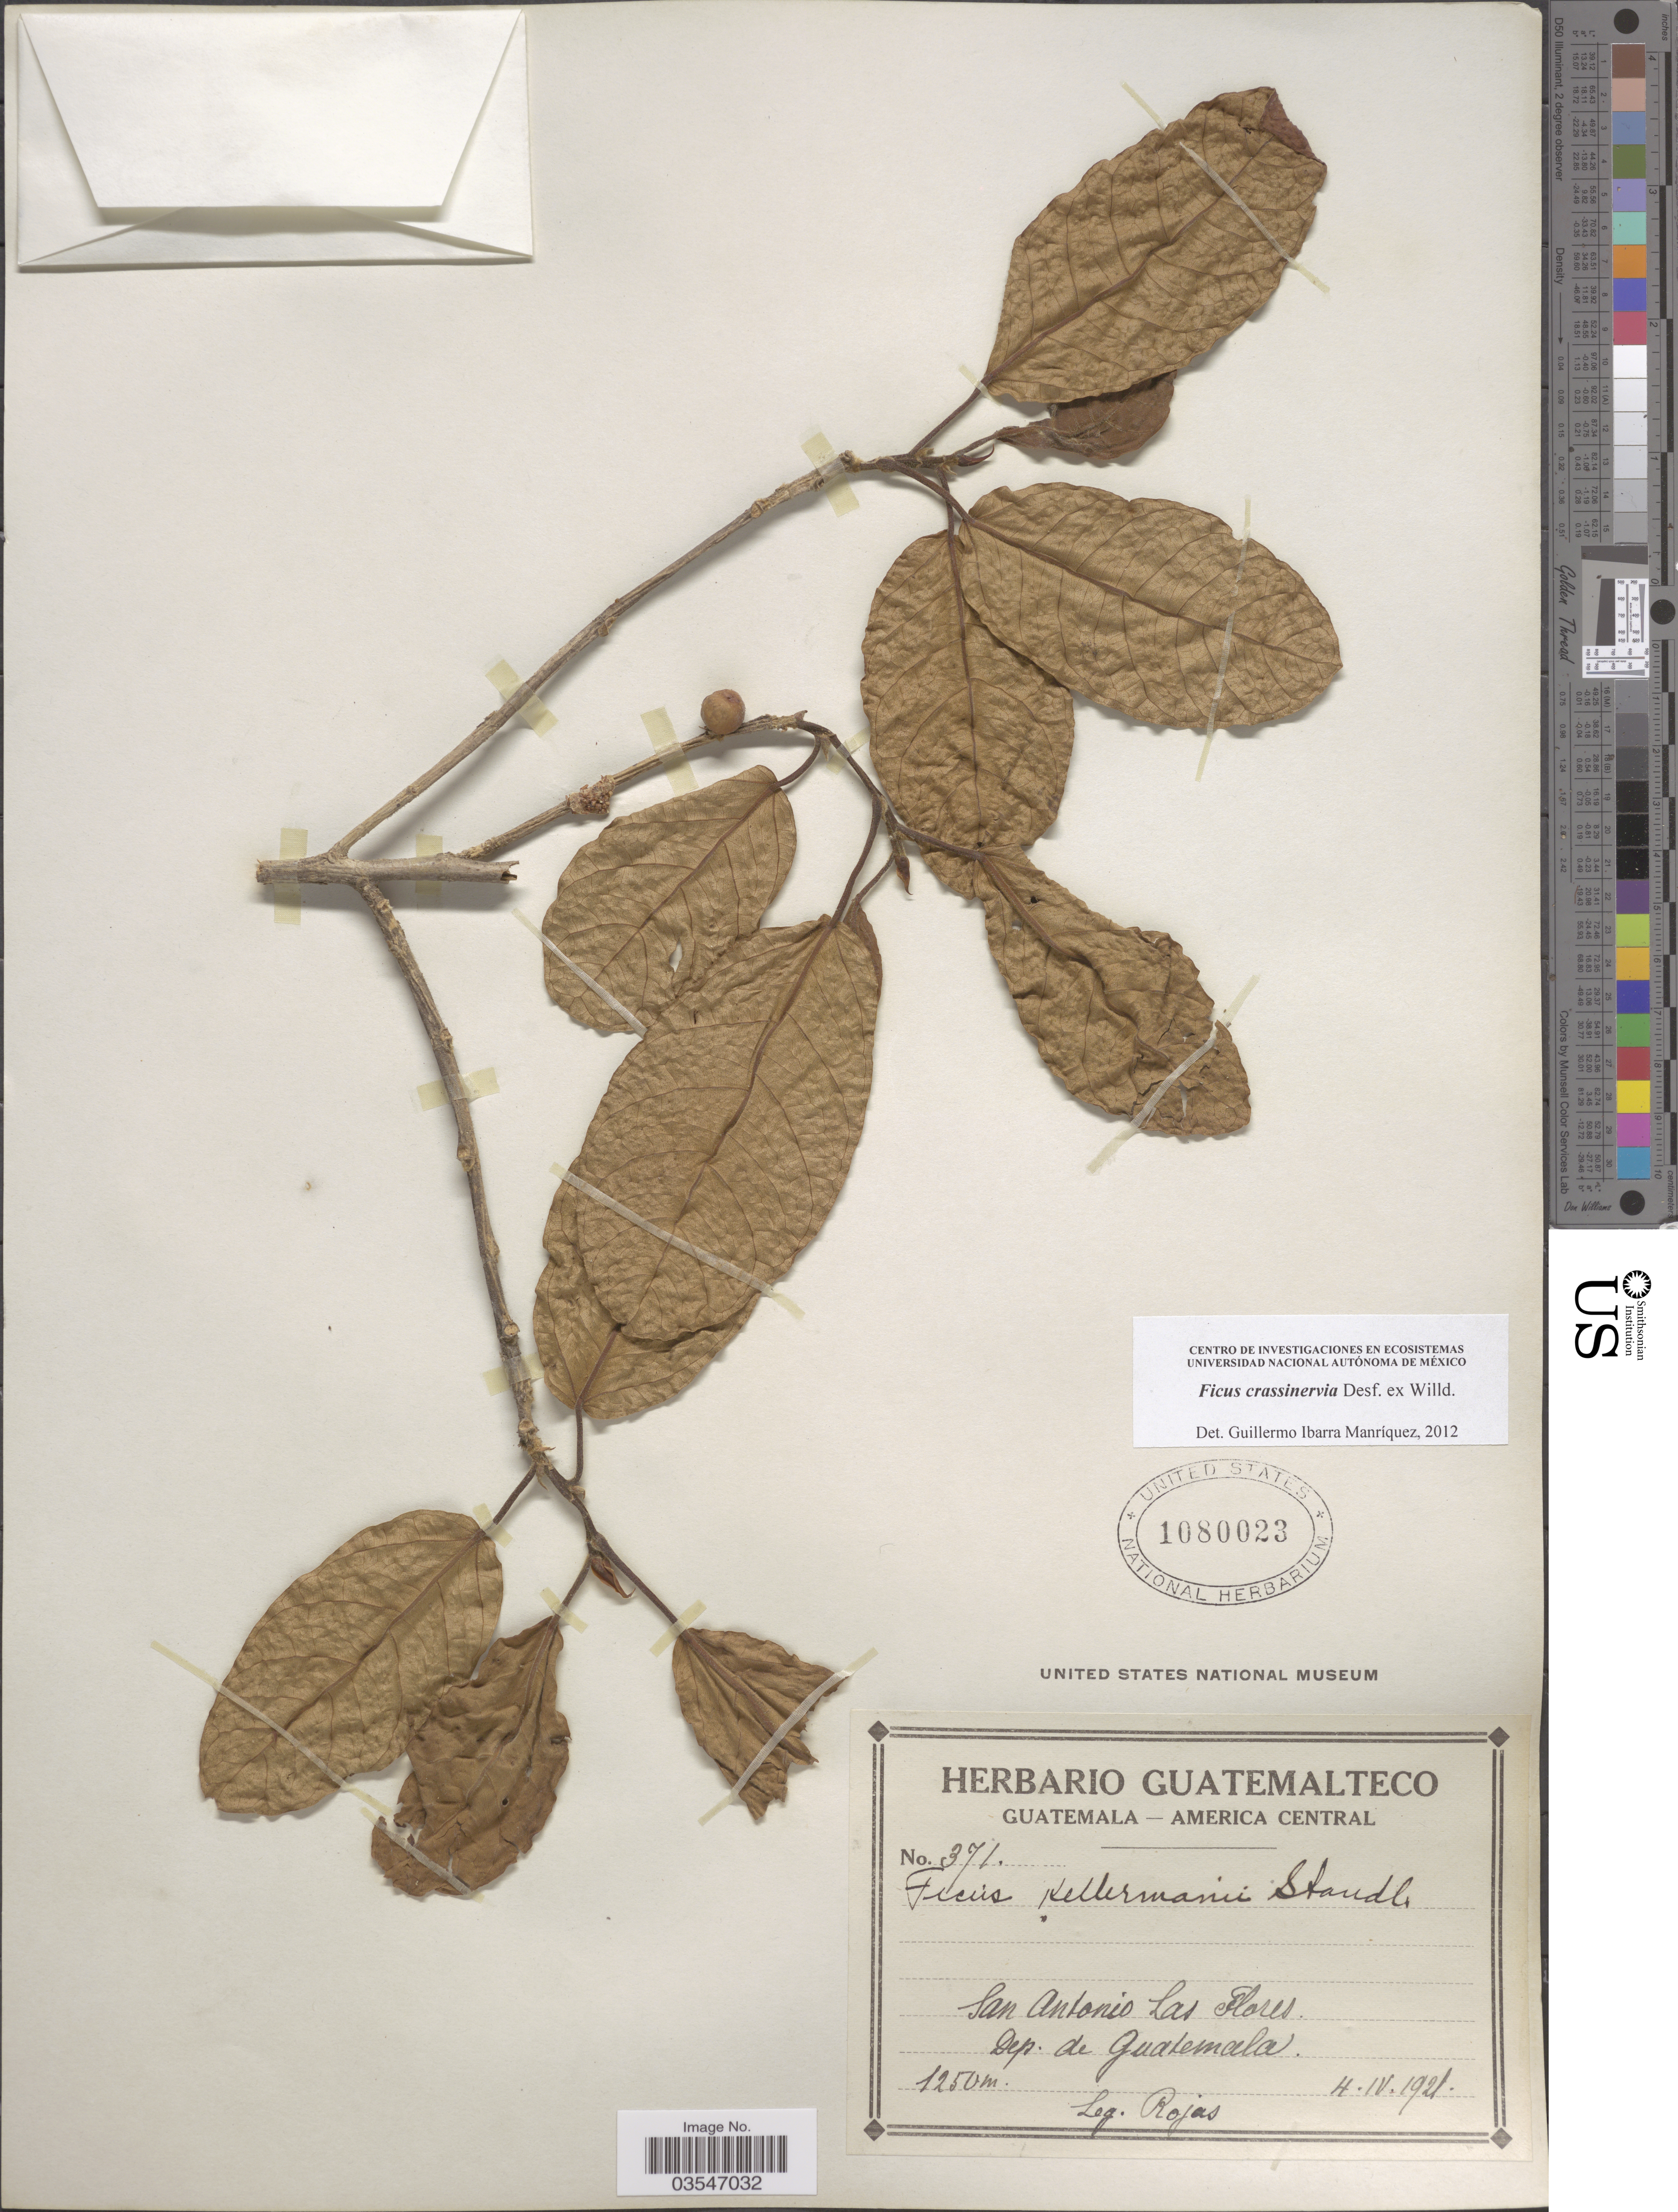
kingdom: Plantae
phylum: Tracheophyta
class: Magnoliopsida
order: Rosales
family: Moraceae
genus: Ficus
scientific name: Ficus crassinervia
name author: Desf. ex Willd.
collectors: Rojas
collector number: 371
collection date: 1921-04-04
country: Guatemala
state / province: Guatemala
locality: San Antonio Las Flores. Dep. de Guatemala.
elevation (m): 1250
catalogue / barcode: US 1080023